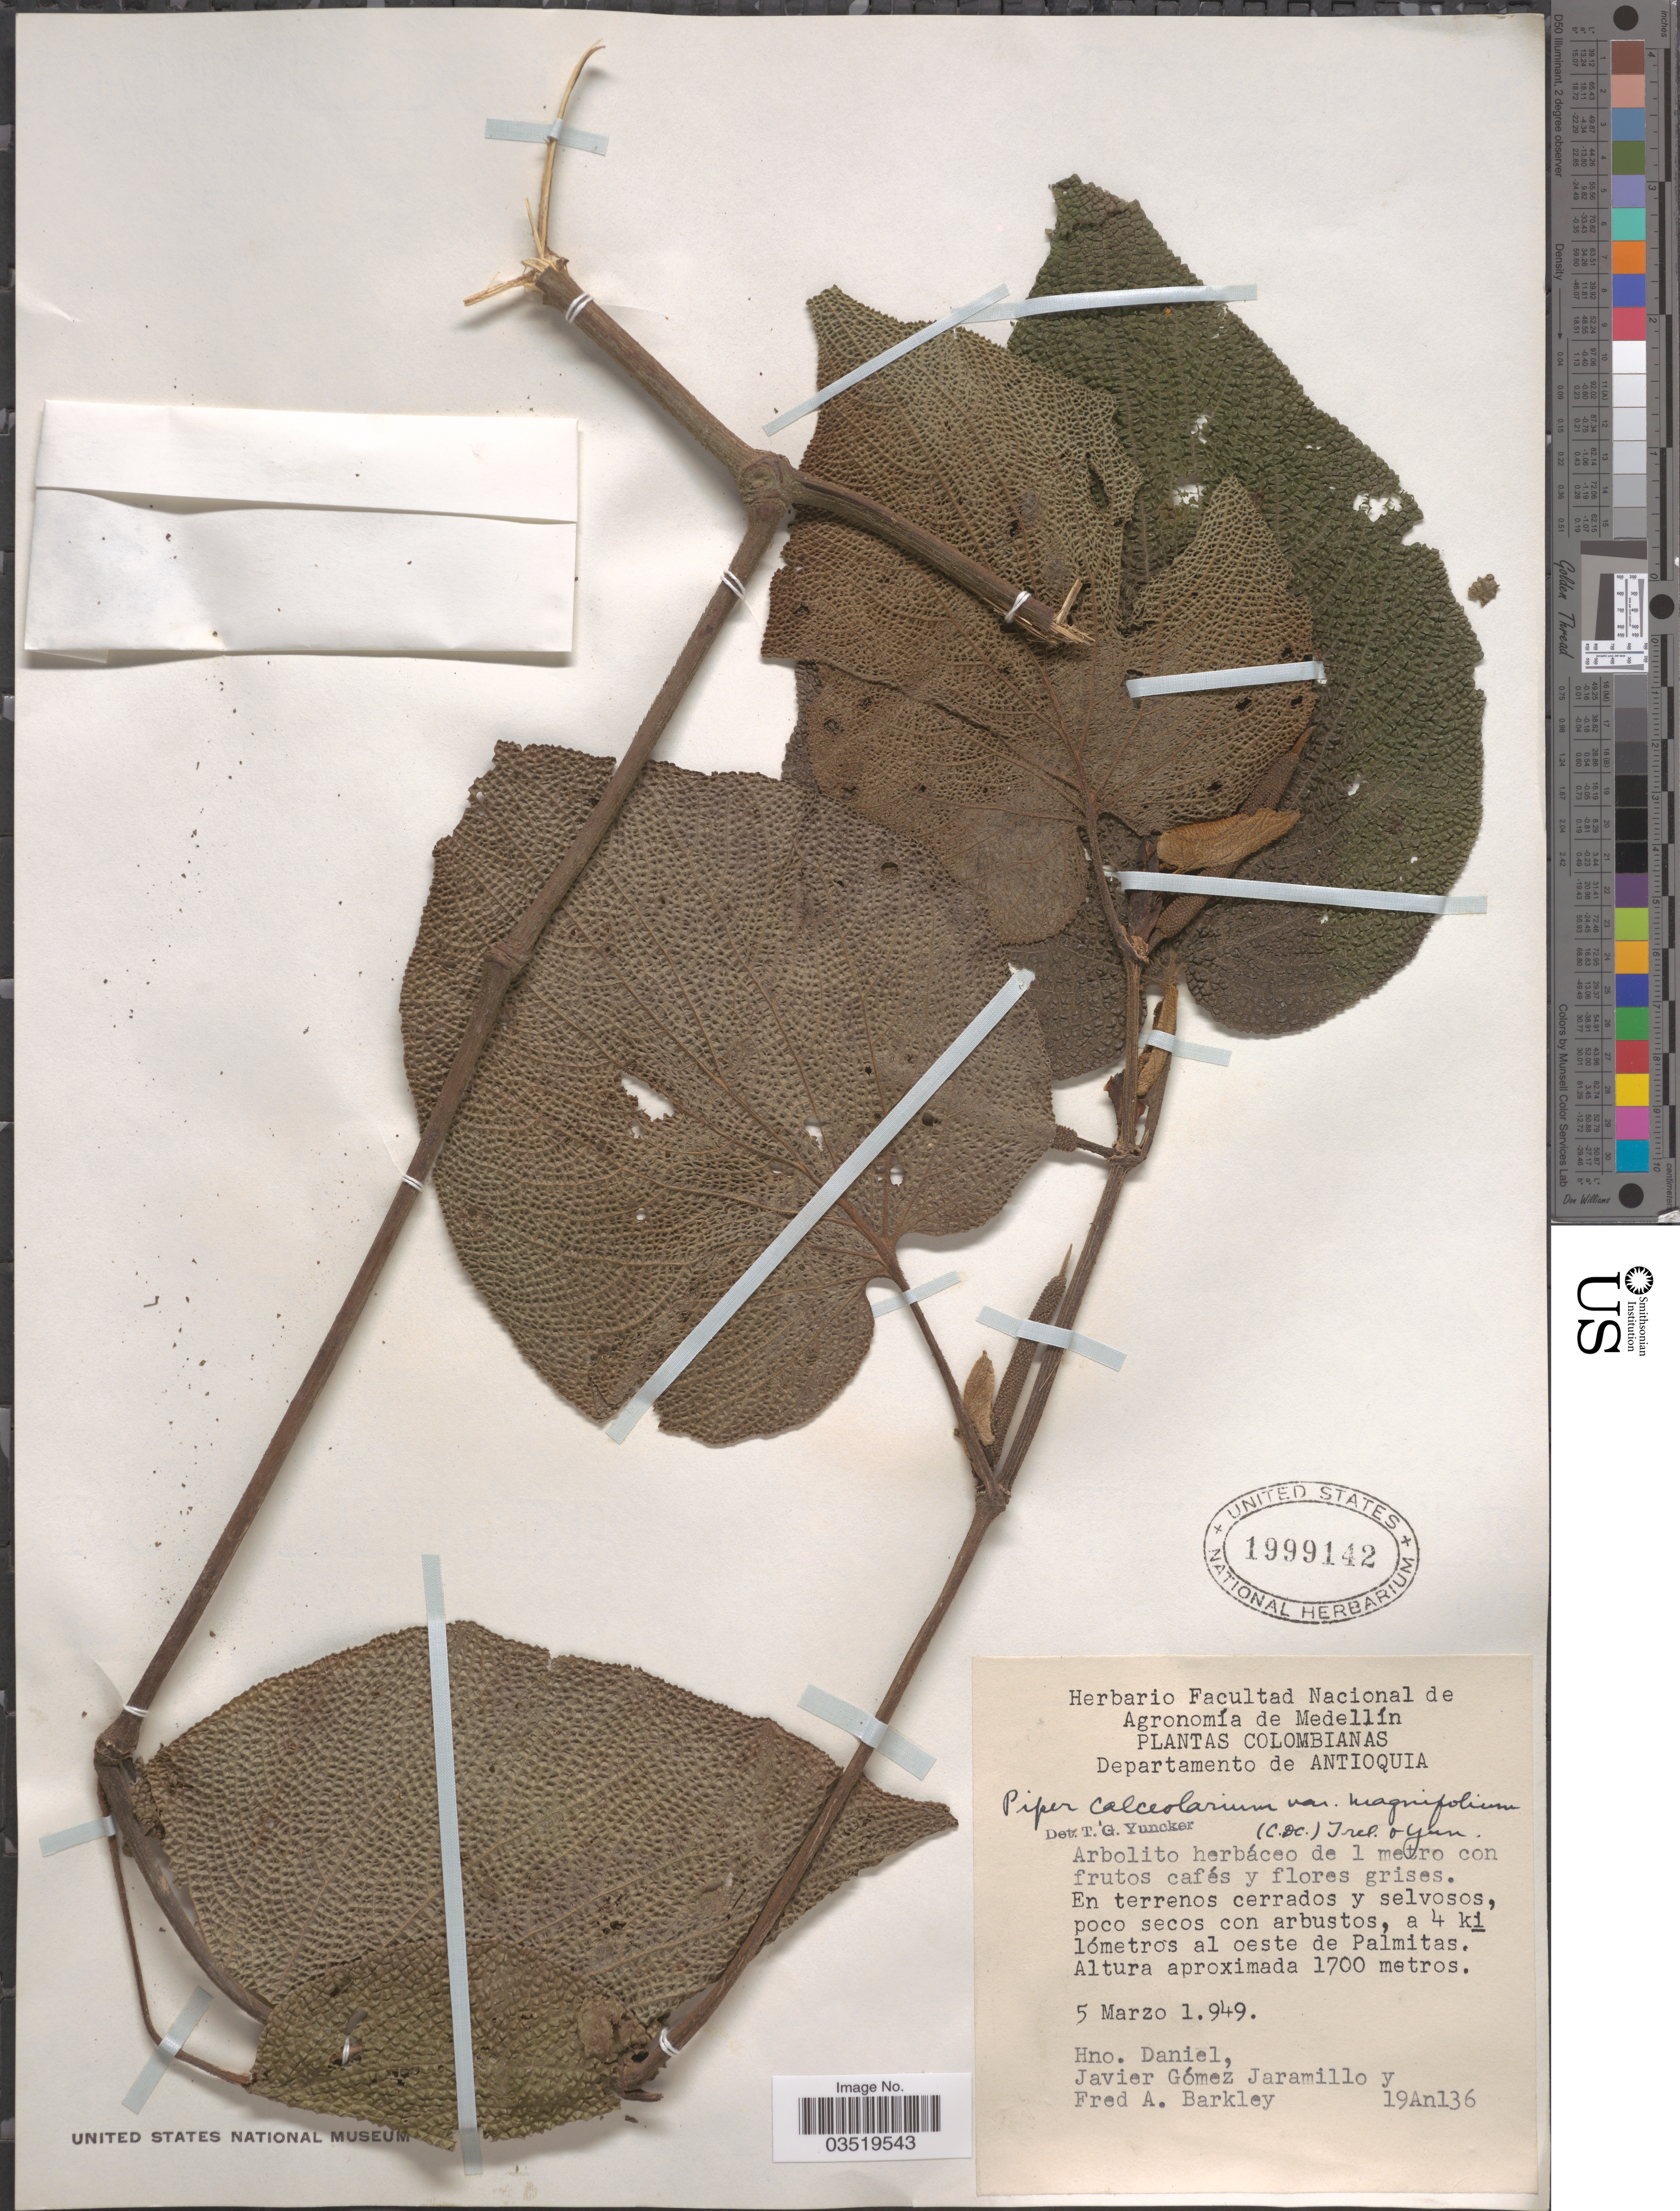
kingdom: Plantae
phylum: Tracheophyta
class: Magnoliopsida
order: Piperales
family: Piperaceae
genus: Piper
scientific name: Piper calceolarium var. magnifolium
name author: (C. DC.) Trel. & Yunck.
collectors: Bro. Daniel, G. Javier & F. A. Barkley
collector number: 19An136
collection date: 1949-03-05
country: Colombia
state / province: Antioquia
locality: Departamento de Antioquia. En terrenos cerrados y selvosos, poco secos con arbustos, a 4 kilómetros al oeste de Palmitas.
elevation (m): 1700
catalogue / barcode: US 1999142